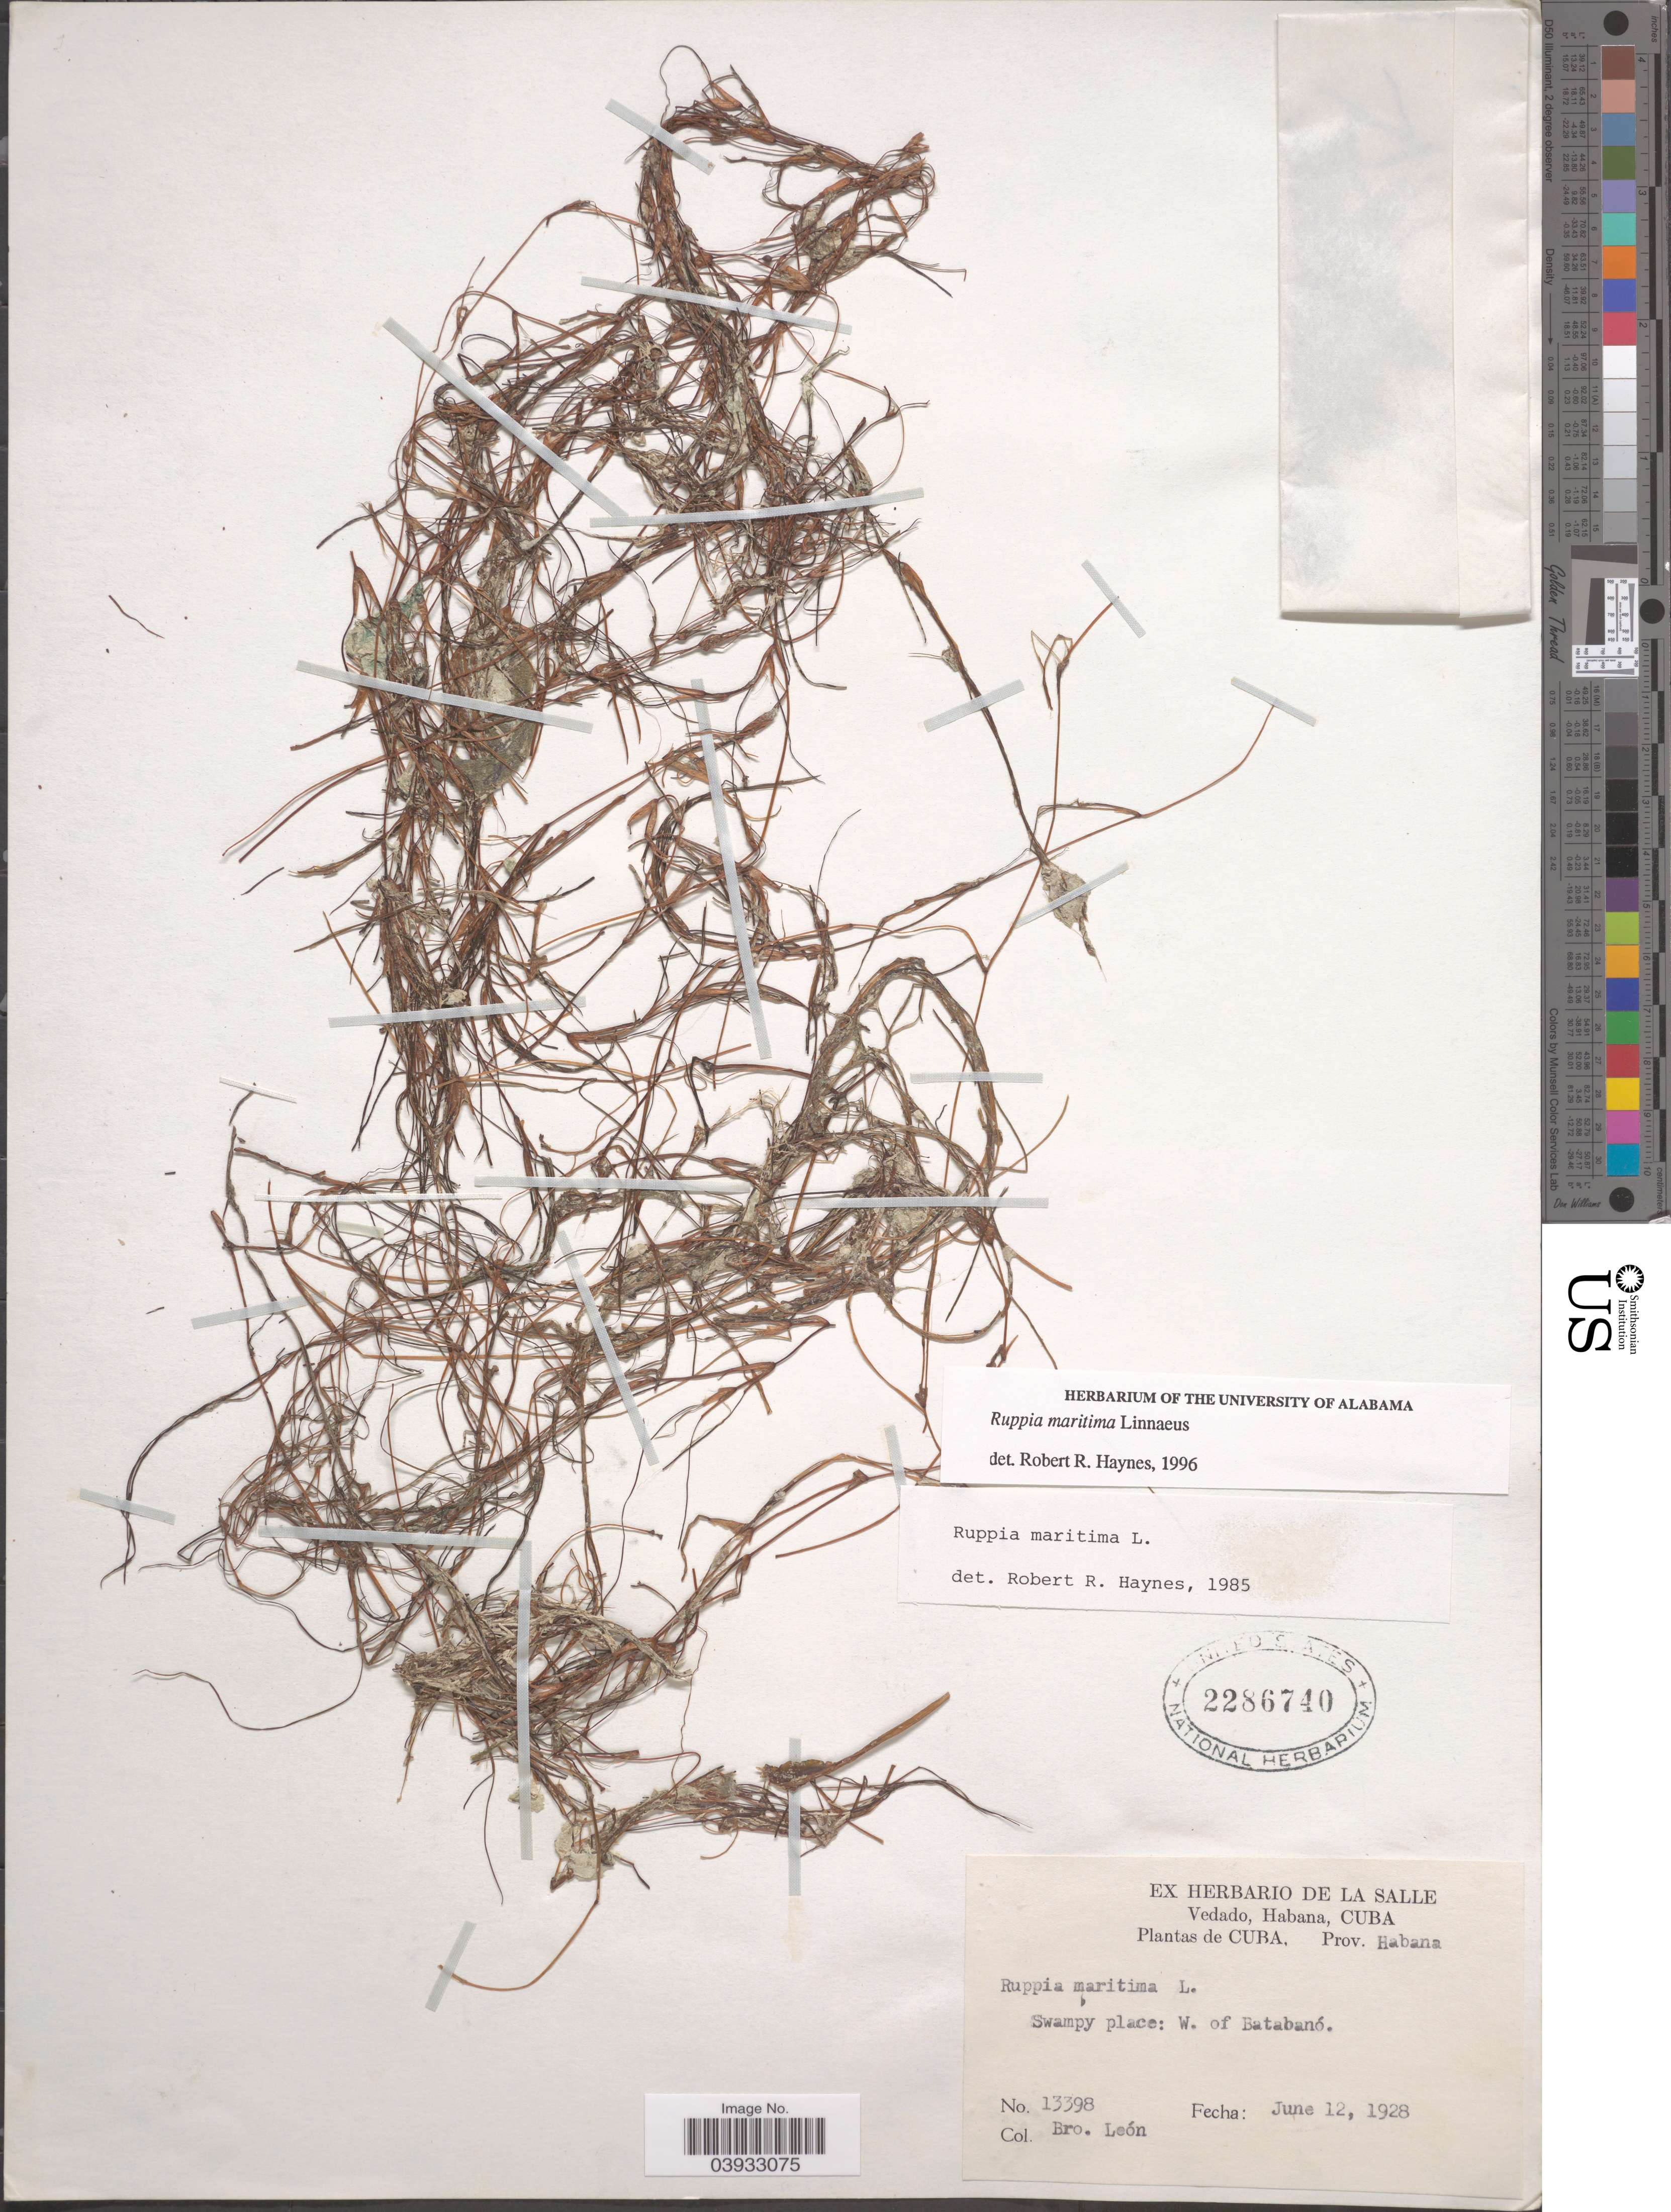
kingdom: Plantae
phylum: Tracheophyta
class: Liliopsida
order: Alismatales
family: Ruppiaceae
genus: Ruppia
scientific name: Ruppia maritima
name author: L.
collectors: Bro. León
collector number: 13398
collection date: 1928-06-12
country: Cuba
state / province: La Habana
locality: W. of Batabanó.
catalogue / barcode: US 2286740